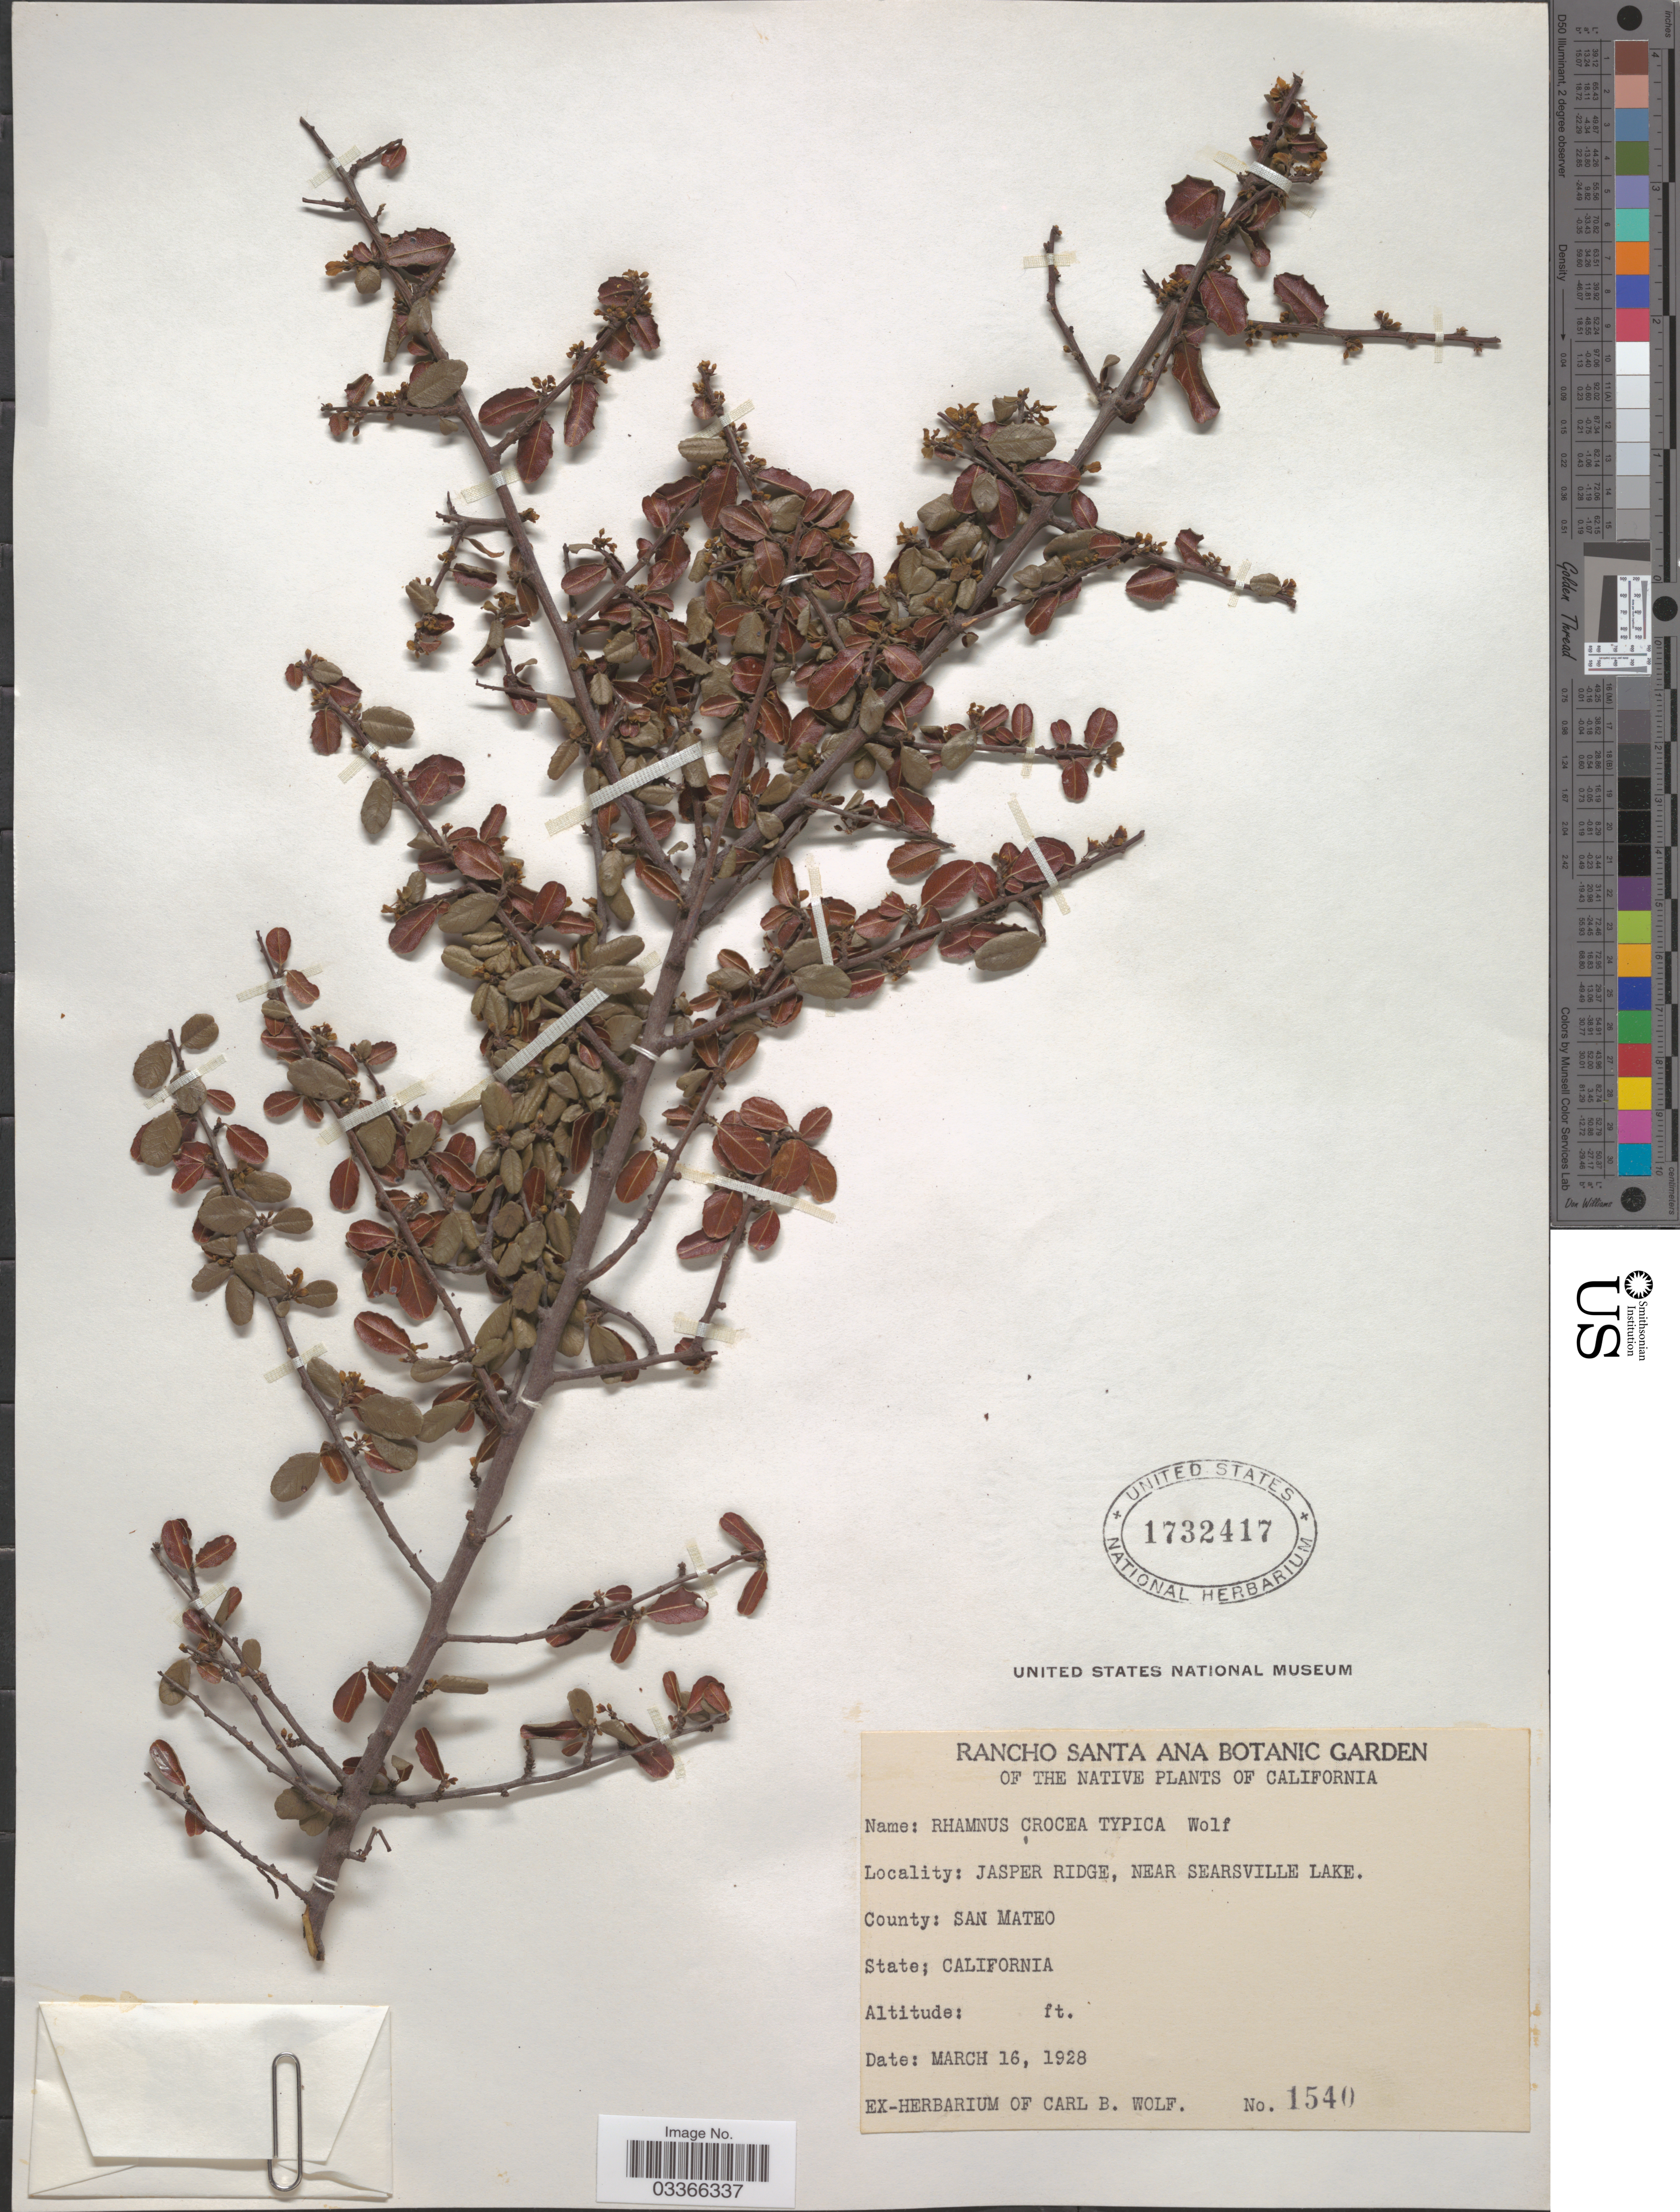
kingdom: Plantae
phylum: Tracheophyta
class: Magnoliopsida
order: Rosales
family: Rhamnaceae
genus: Rhamnus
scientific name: Rhamnus crocea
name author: Nutt.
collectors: ex herb. Carl B. Wolf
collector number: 1540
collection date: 1928-03-16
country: United States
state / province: California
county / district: San Mateo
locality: Jasper Ridge, near Searsville Lake. County: San Mateo.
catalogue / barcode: US 1732417